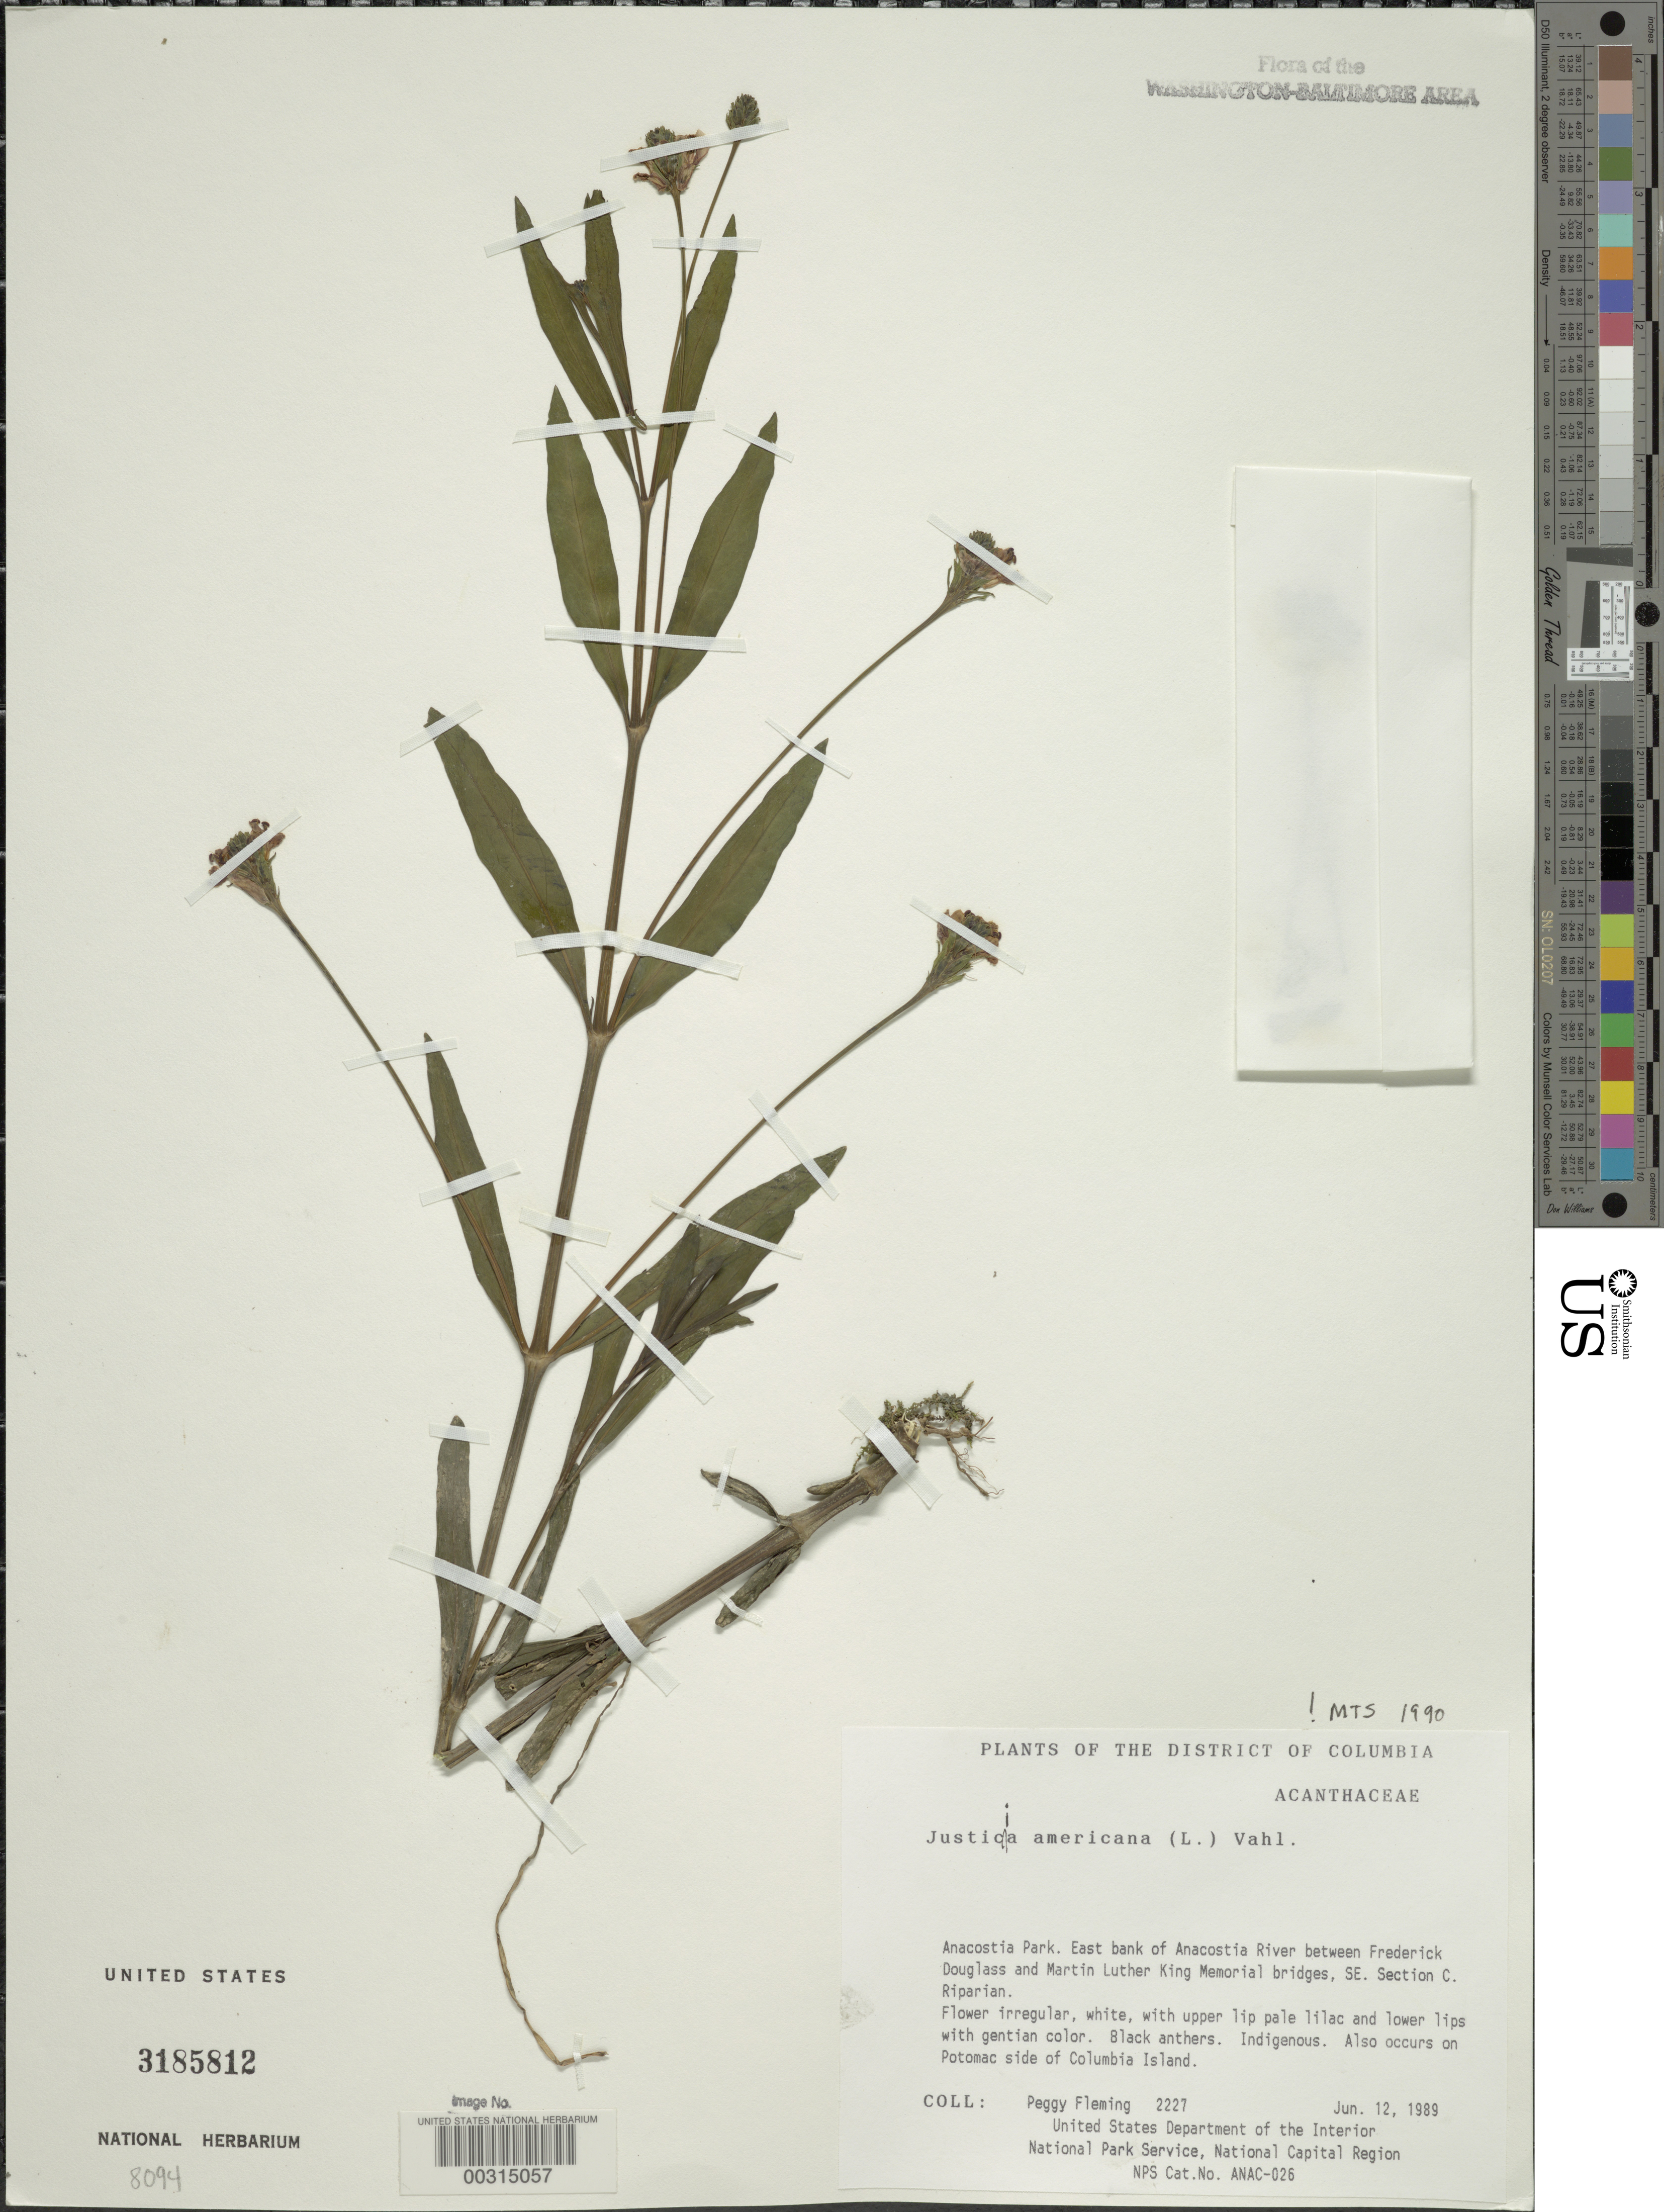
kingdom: Plantae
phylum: Tracheophyta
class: Magnoliopsida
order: Lamiales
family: Acanthaceae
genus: Justicia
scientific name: Justicia americana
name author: (L.) Vahl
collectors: P. Fleming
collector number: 2227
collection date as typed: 12 Jun 1989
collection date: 1989-06-12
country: United States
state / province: District of Columbia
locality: Anacostia Park, E bank of Anacostia River between Frederick Douglass and Martin Luther King Memorial Bridges, SE Rock Creek Park & vicinity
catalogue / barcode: US 3185812